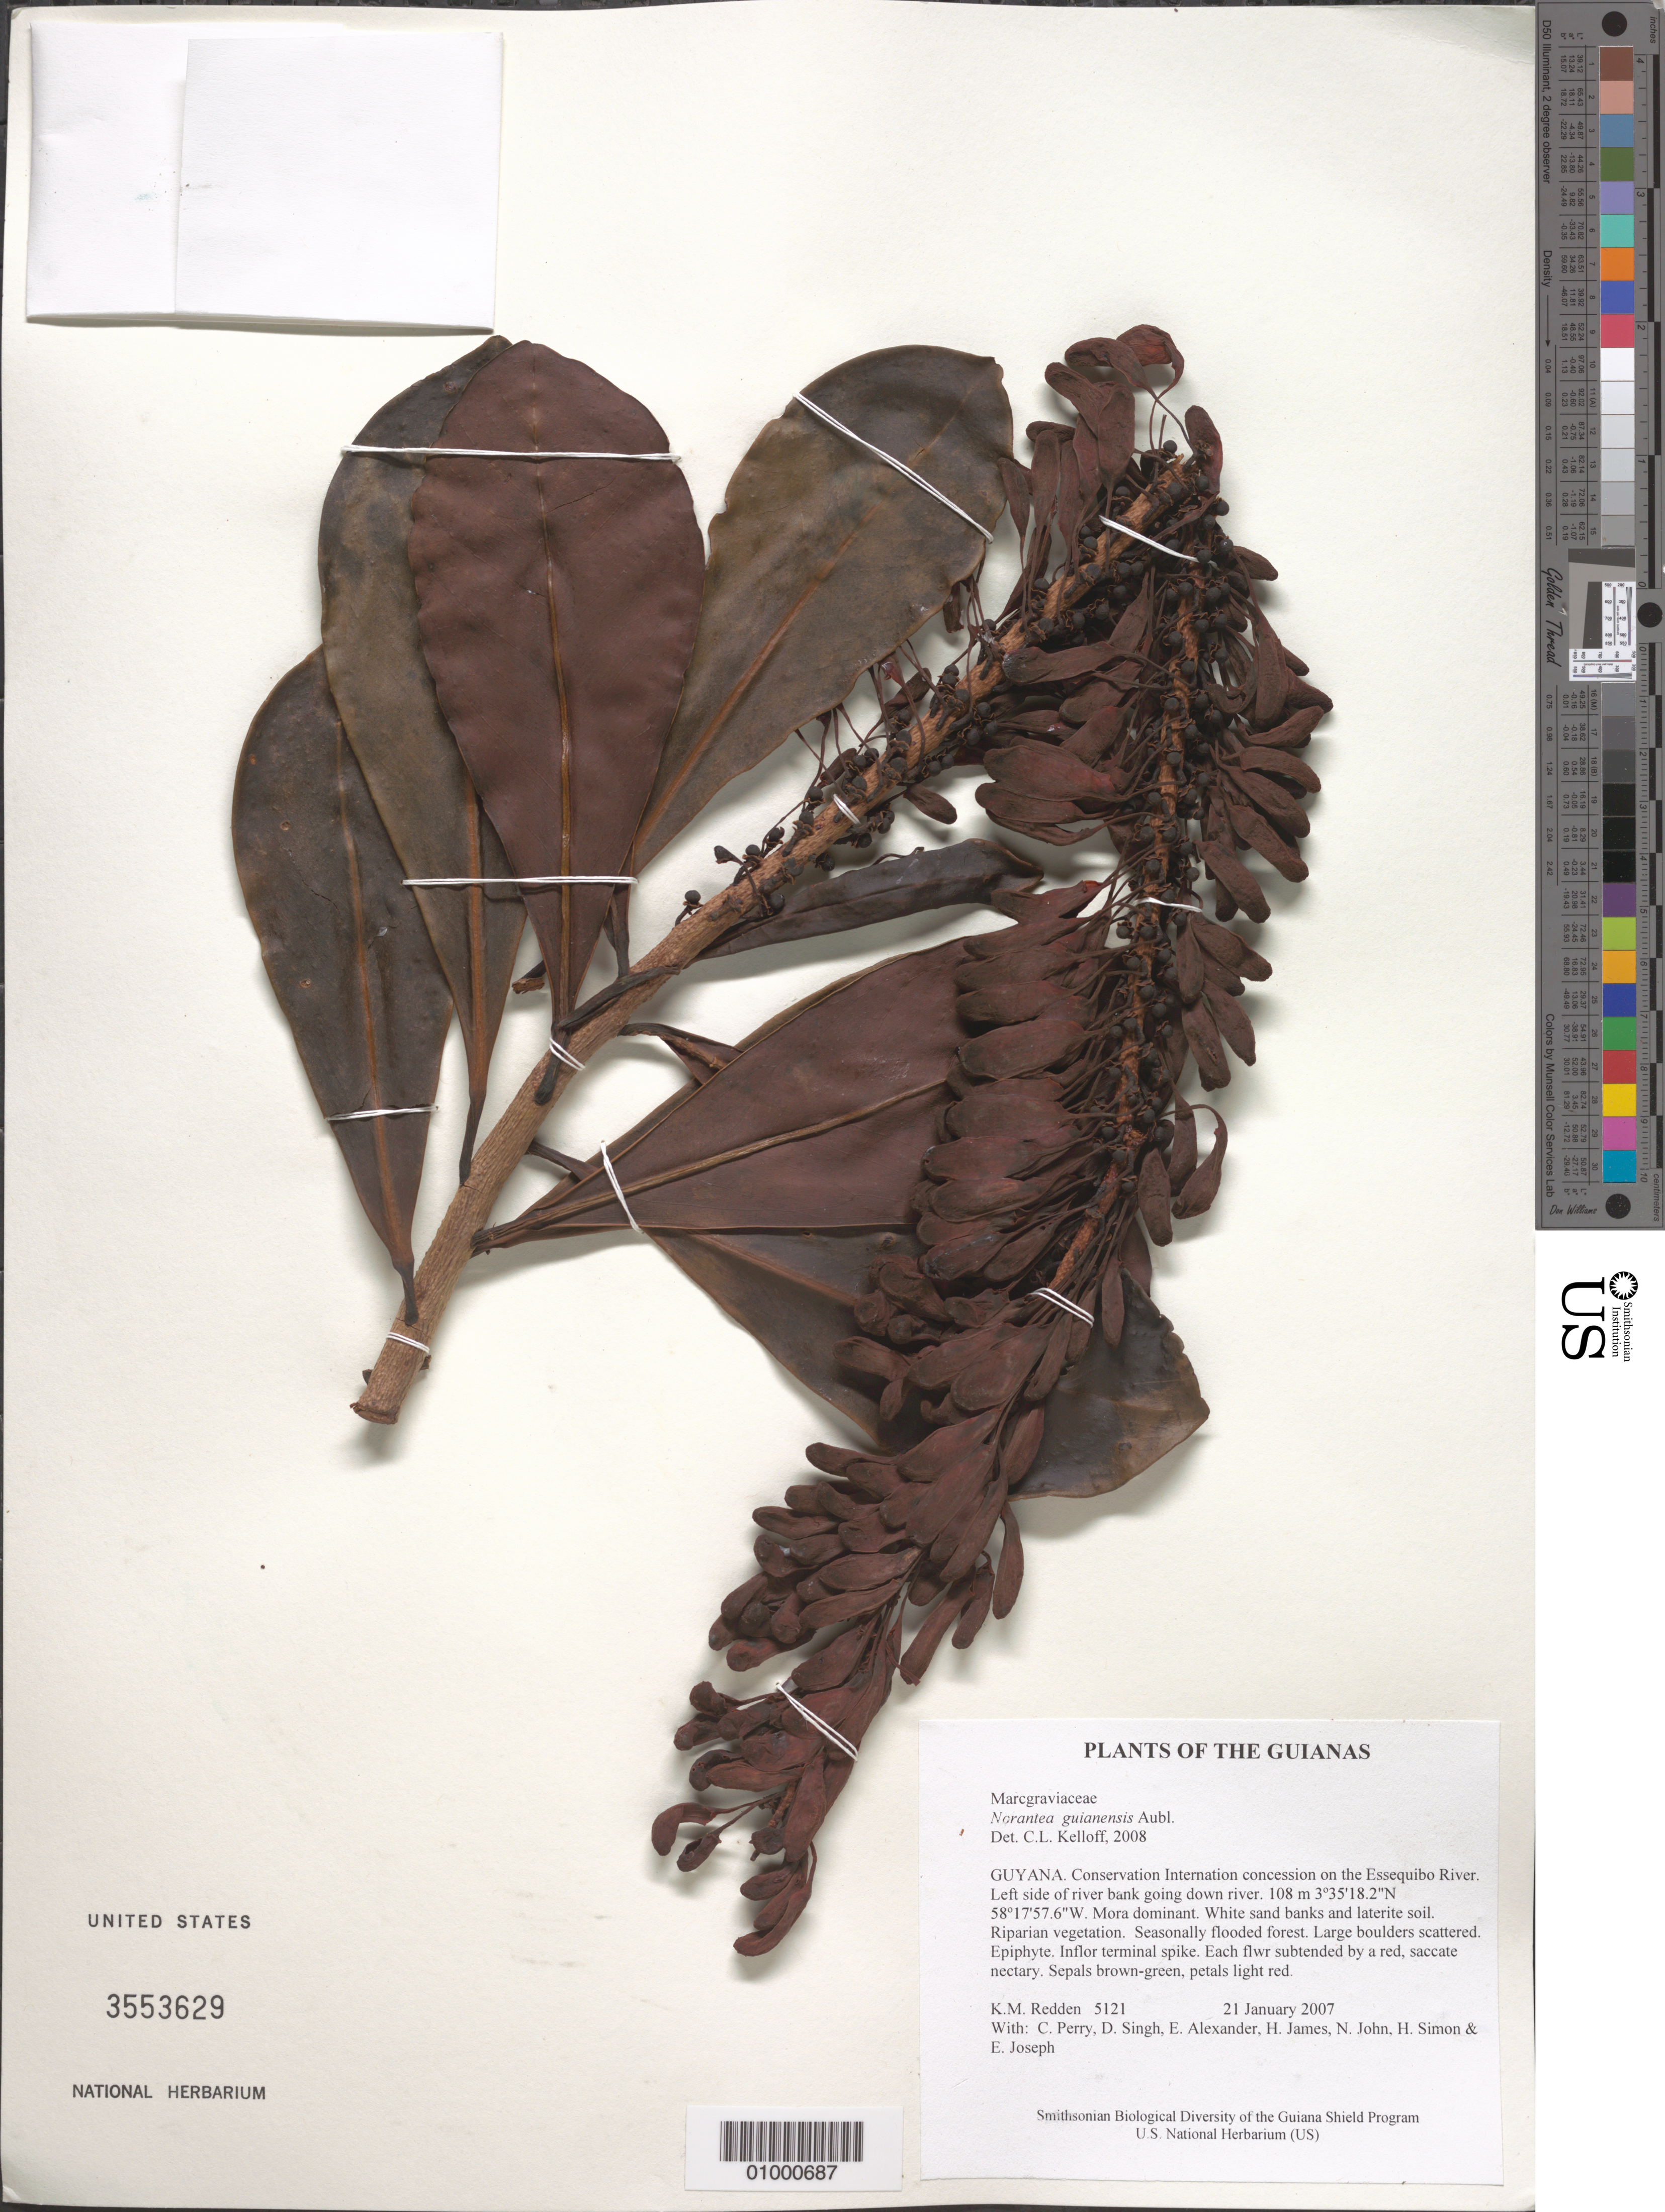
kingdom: Plantae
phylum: Tracheophyta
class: Magnoliopsida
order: Ericales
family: Marcgraviaceae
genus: Norantea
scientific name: Norantea guianensis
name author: Aubl.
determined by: Kelloff, Carol L., (US), Smithsonian Institution - National Museum of Natural History (UNITED STATES)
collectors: K. M. Redden, C. Perry, D. Singh, E. Alexander, H. James, N. John, H. Simon & E. Joseph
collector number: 5121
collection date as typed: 21 January 2007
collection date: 2007-01-21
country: Guyana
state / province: U. Takutu-U. Essequibo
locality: Conservation International concession on the Essequibo River. Left side of river bank going down river.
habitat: Mora dominant. White sand banks and laterite soil. Riparian vegetation. Seasonally flooded forest. Large boulders scattered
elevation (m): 108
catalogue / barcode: US 3553629